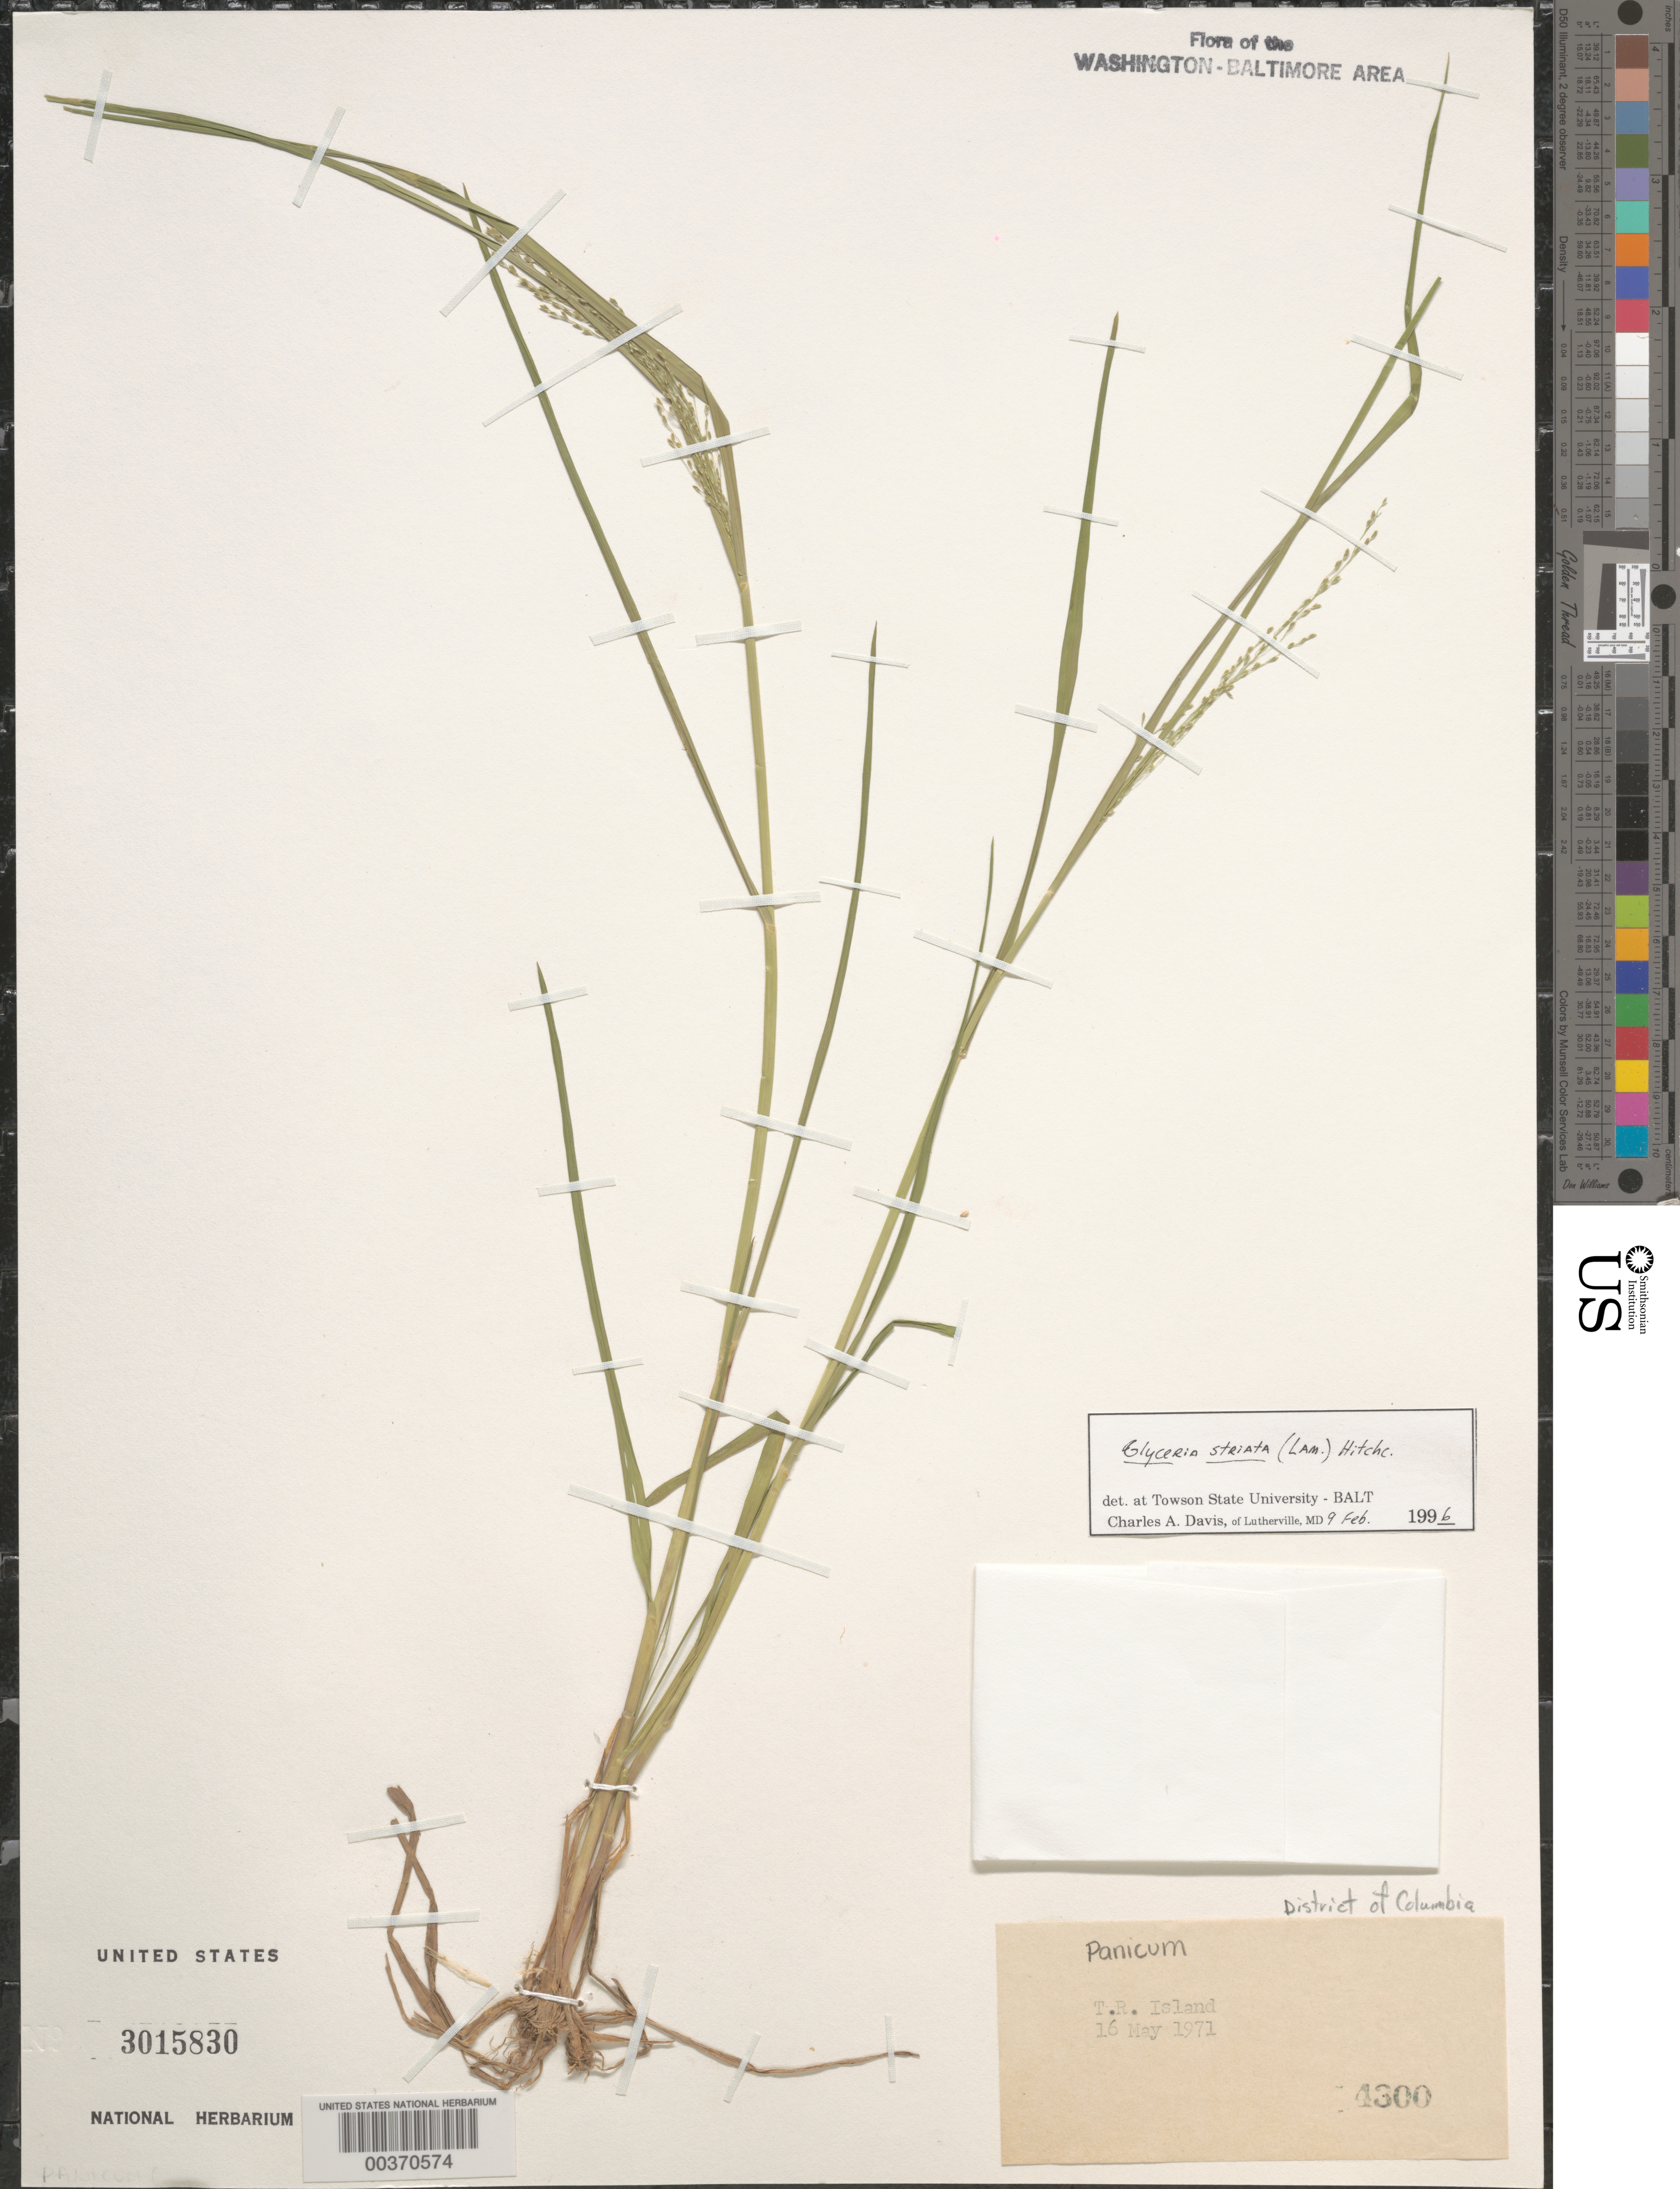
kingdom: Plantae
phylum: Tracheophyta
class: Liliopsida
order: Poales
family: Poaceae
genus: Glyceria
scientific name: Glyceria striata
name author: (Lam.) Hitchc.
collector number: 4300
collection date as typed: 16 May 1971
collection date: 1971-05-16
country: United States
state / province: District of Columbia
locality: Theodore Roosevelt Island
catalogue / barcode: US 3015830